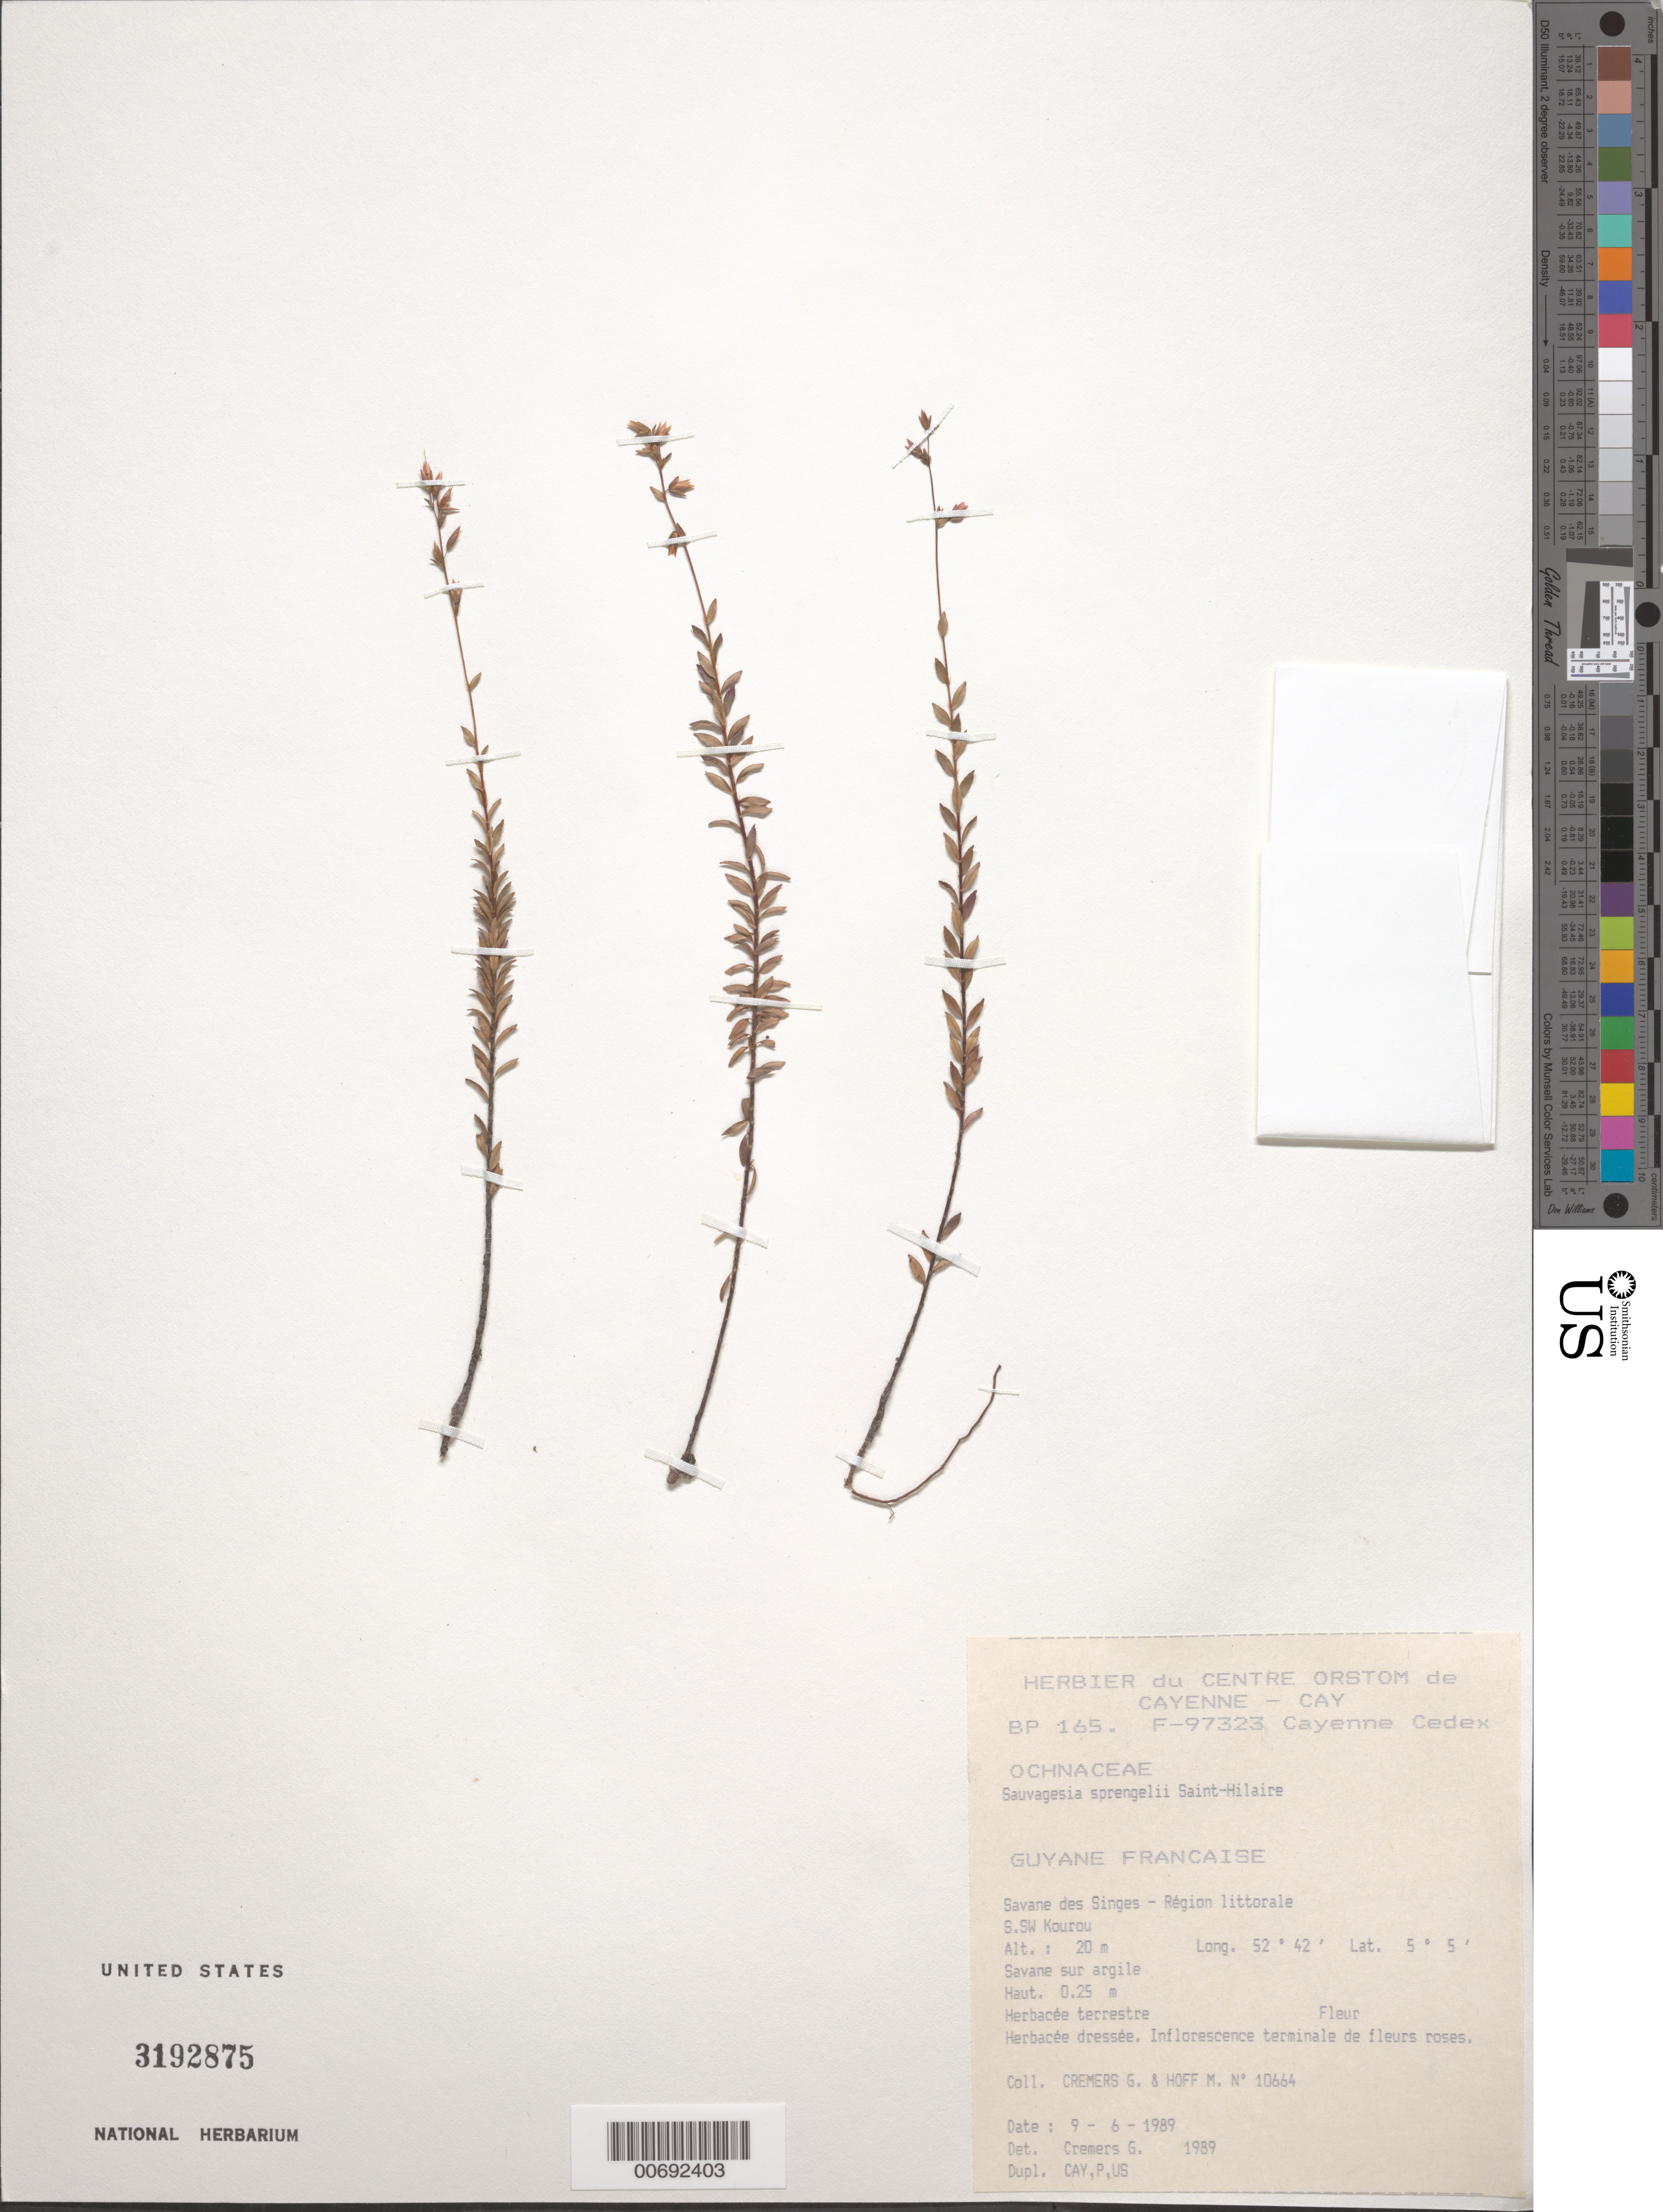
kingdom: Plantae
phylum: Tracheophyta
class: Magnoliopsida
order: Malpighiales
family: Ochnaceae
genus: Sauvagesia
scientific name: Sauvagesia sprengelii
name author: A. St.-Hil.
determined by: Cremers, Georges A.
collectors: G. Cremers & M. Hoff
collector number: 10664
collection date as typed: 9-Jun-89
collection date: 1989-06-09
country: French Guiana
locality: Savane des Singes, SSW Kourou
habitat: Clay savanna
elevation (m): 20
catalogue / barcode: US 3192875